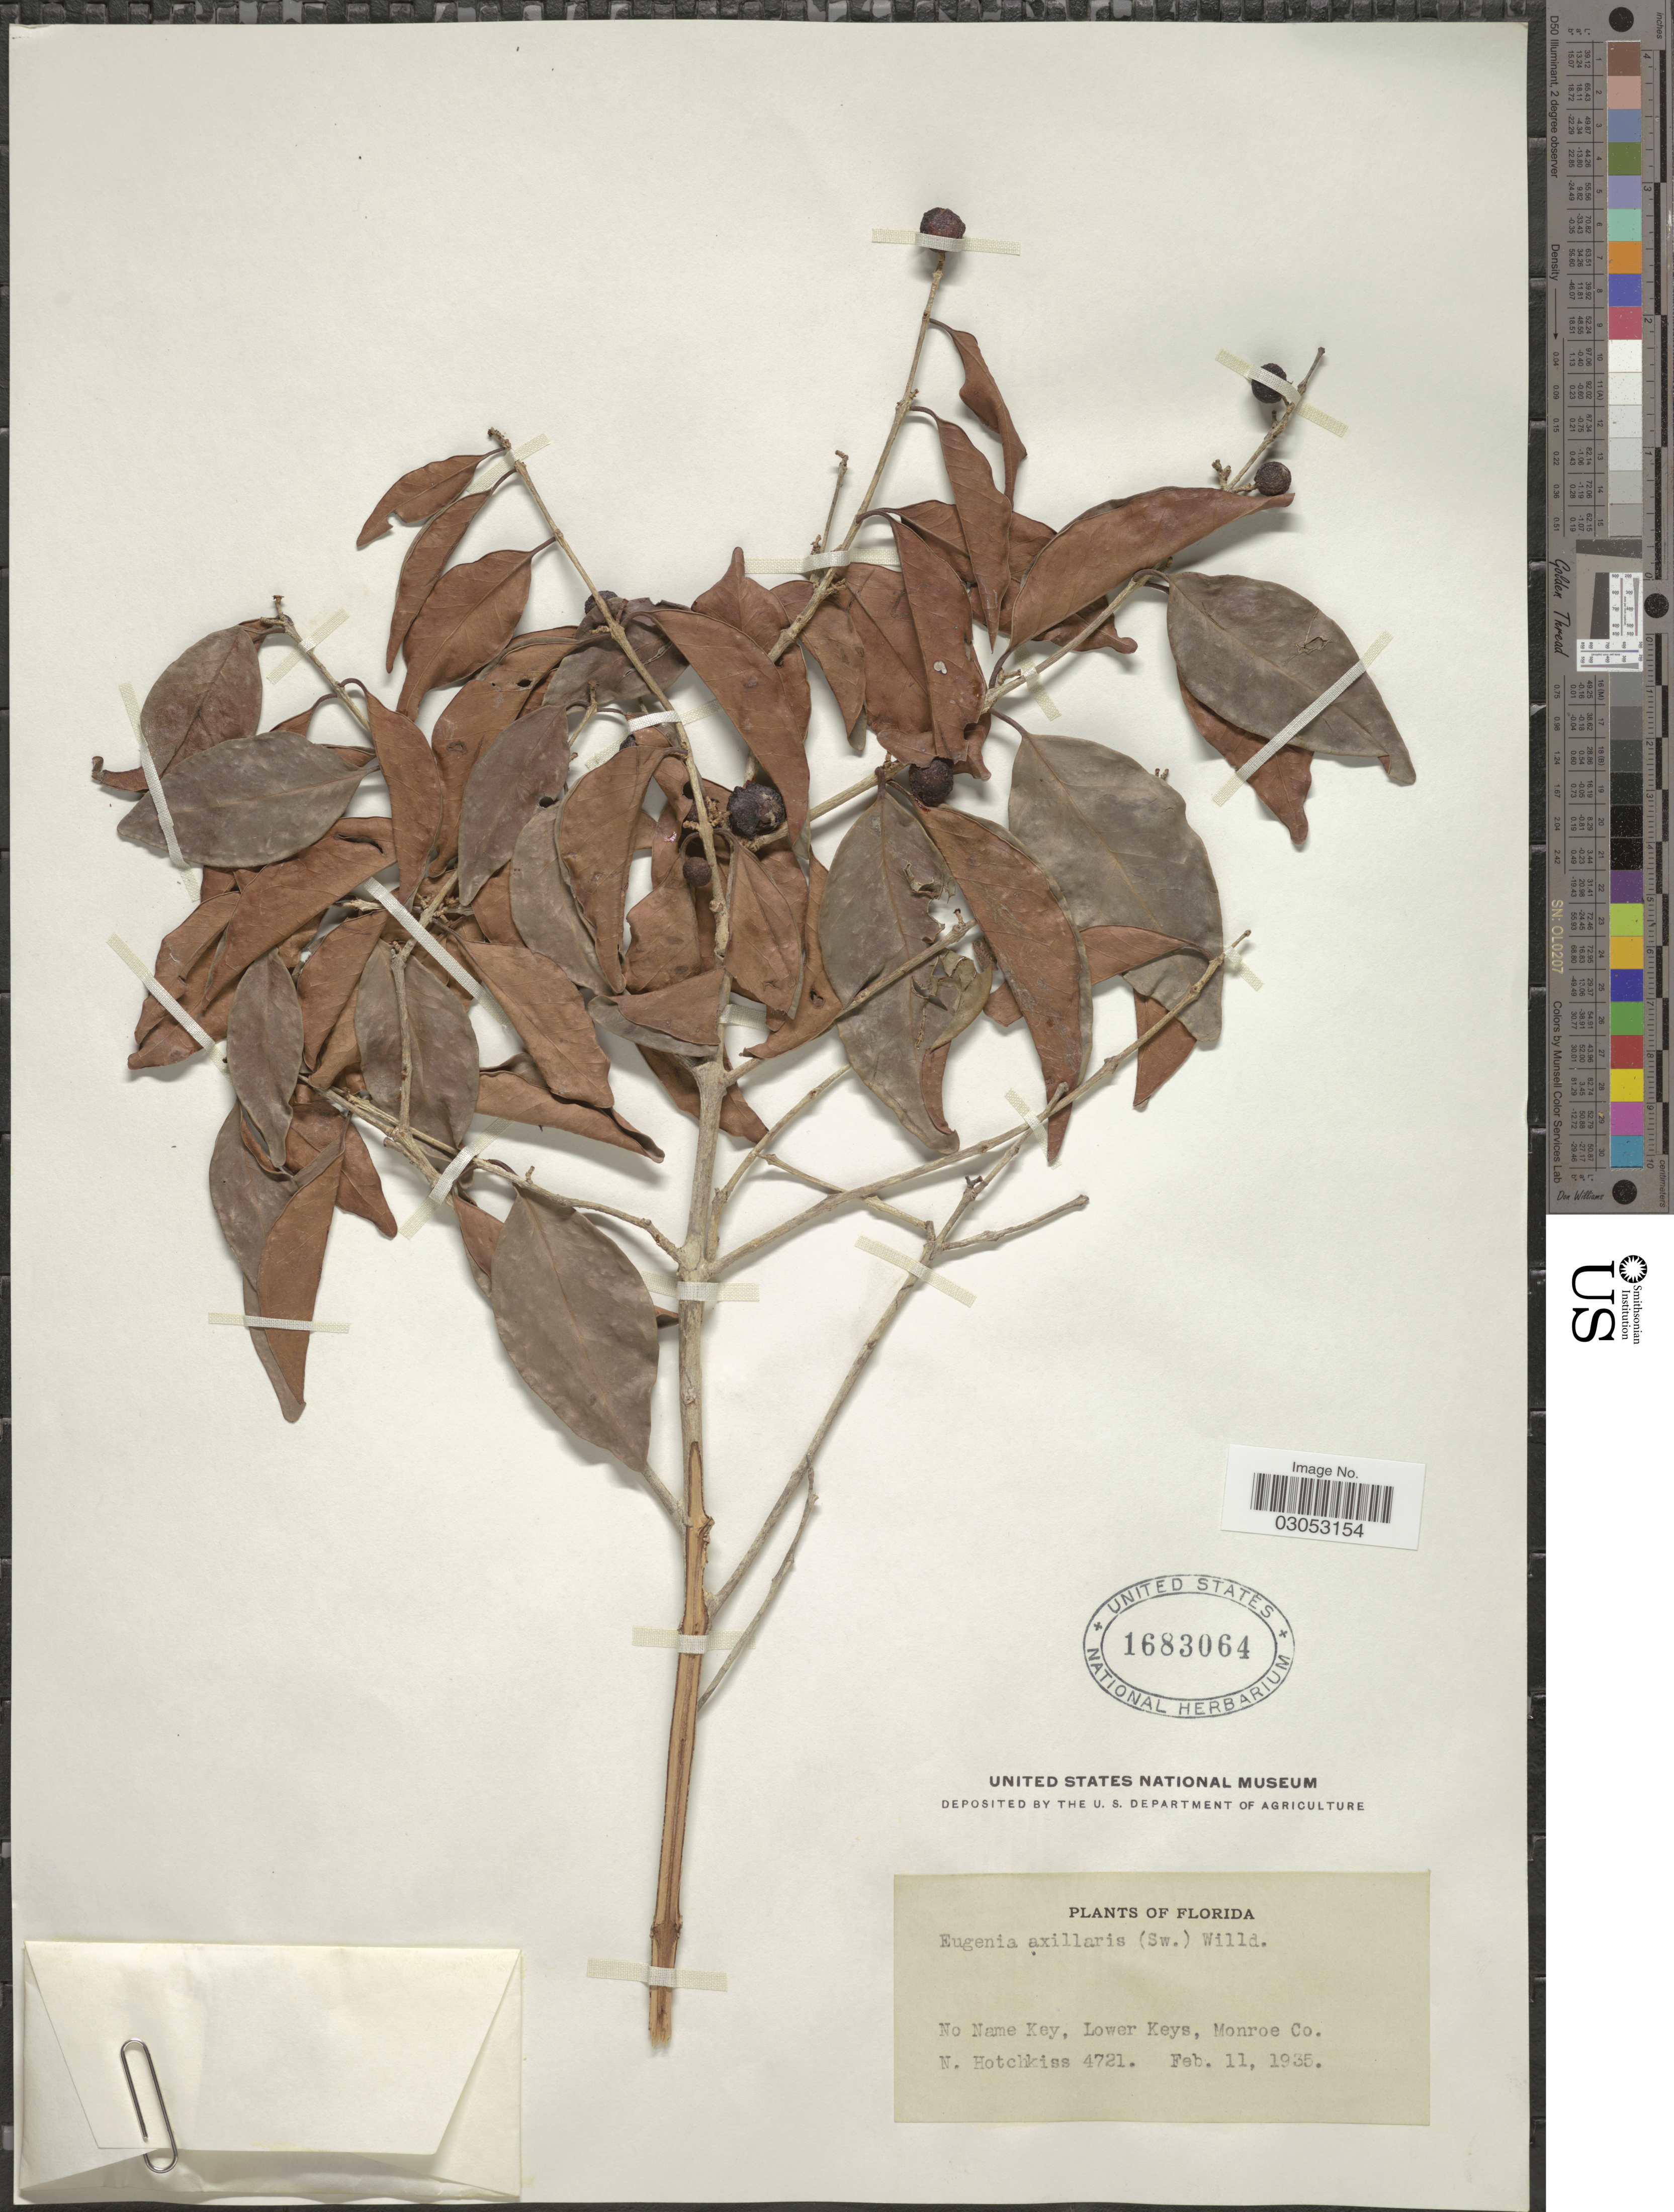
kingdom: Plantae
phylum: Tracheophyta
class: Magnoliopsida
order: Myrtales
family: Myrtaceae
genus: Eugenia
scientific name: Eugenia axillaris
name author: (Sw.) Willd.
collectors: N. Hotchkiss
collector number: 4721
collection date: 1935-02-11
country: United States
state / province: Florida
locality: No Name Key, Lower Keys, Monroe Co.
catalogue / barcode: US 1683064